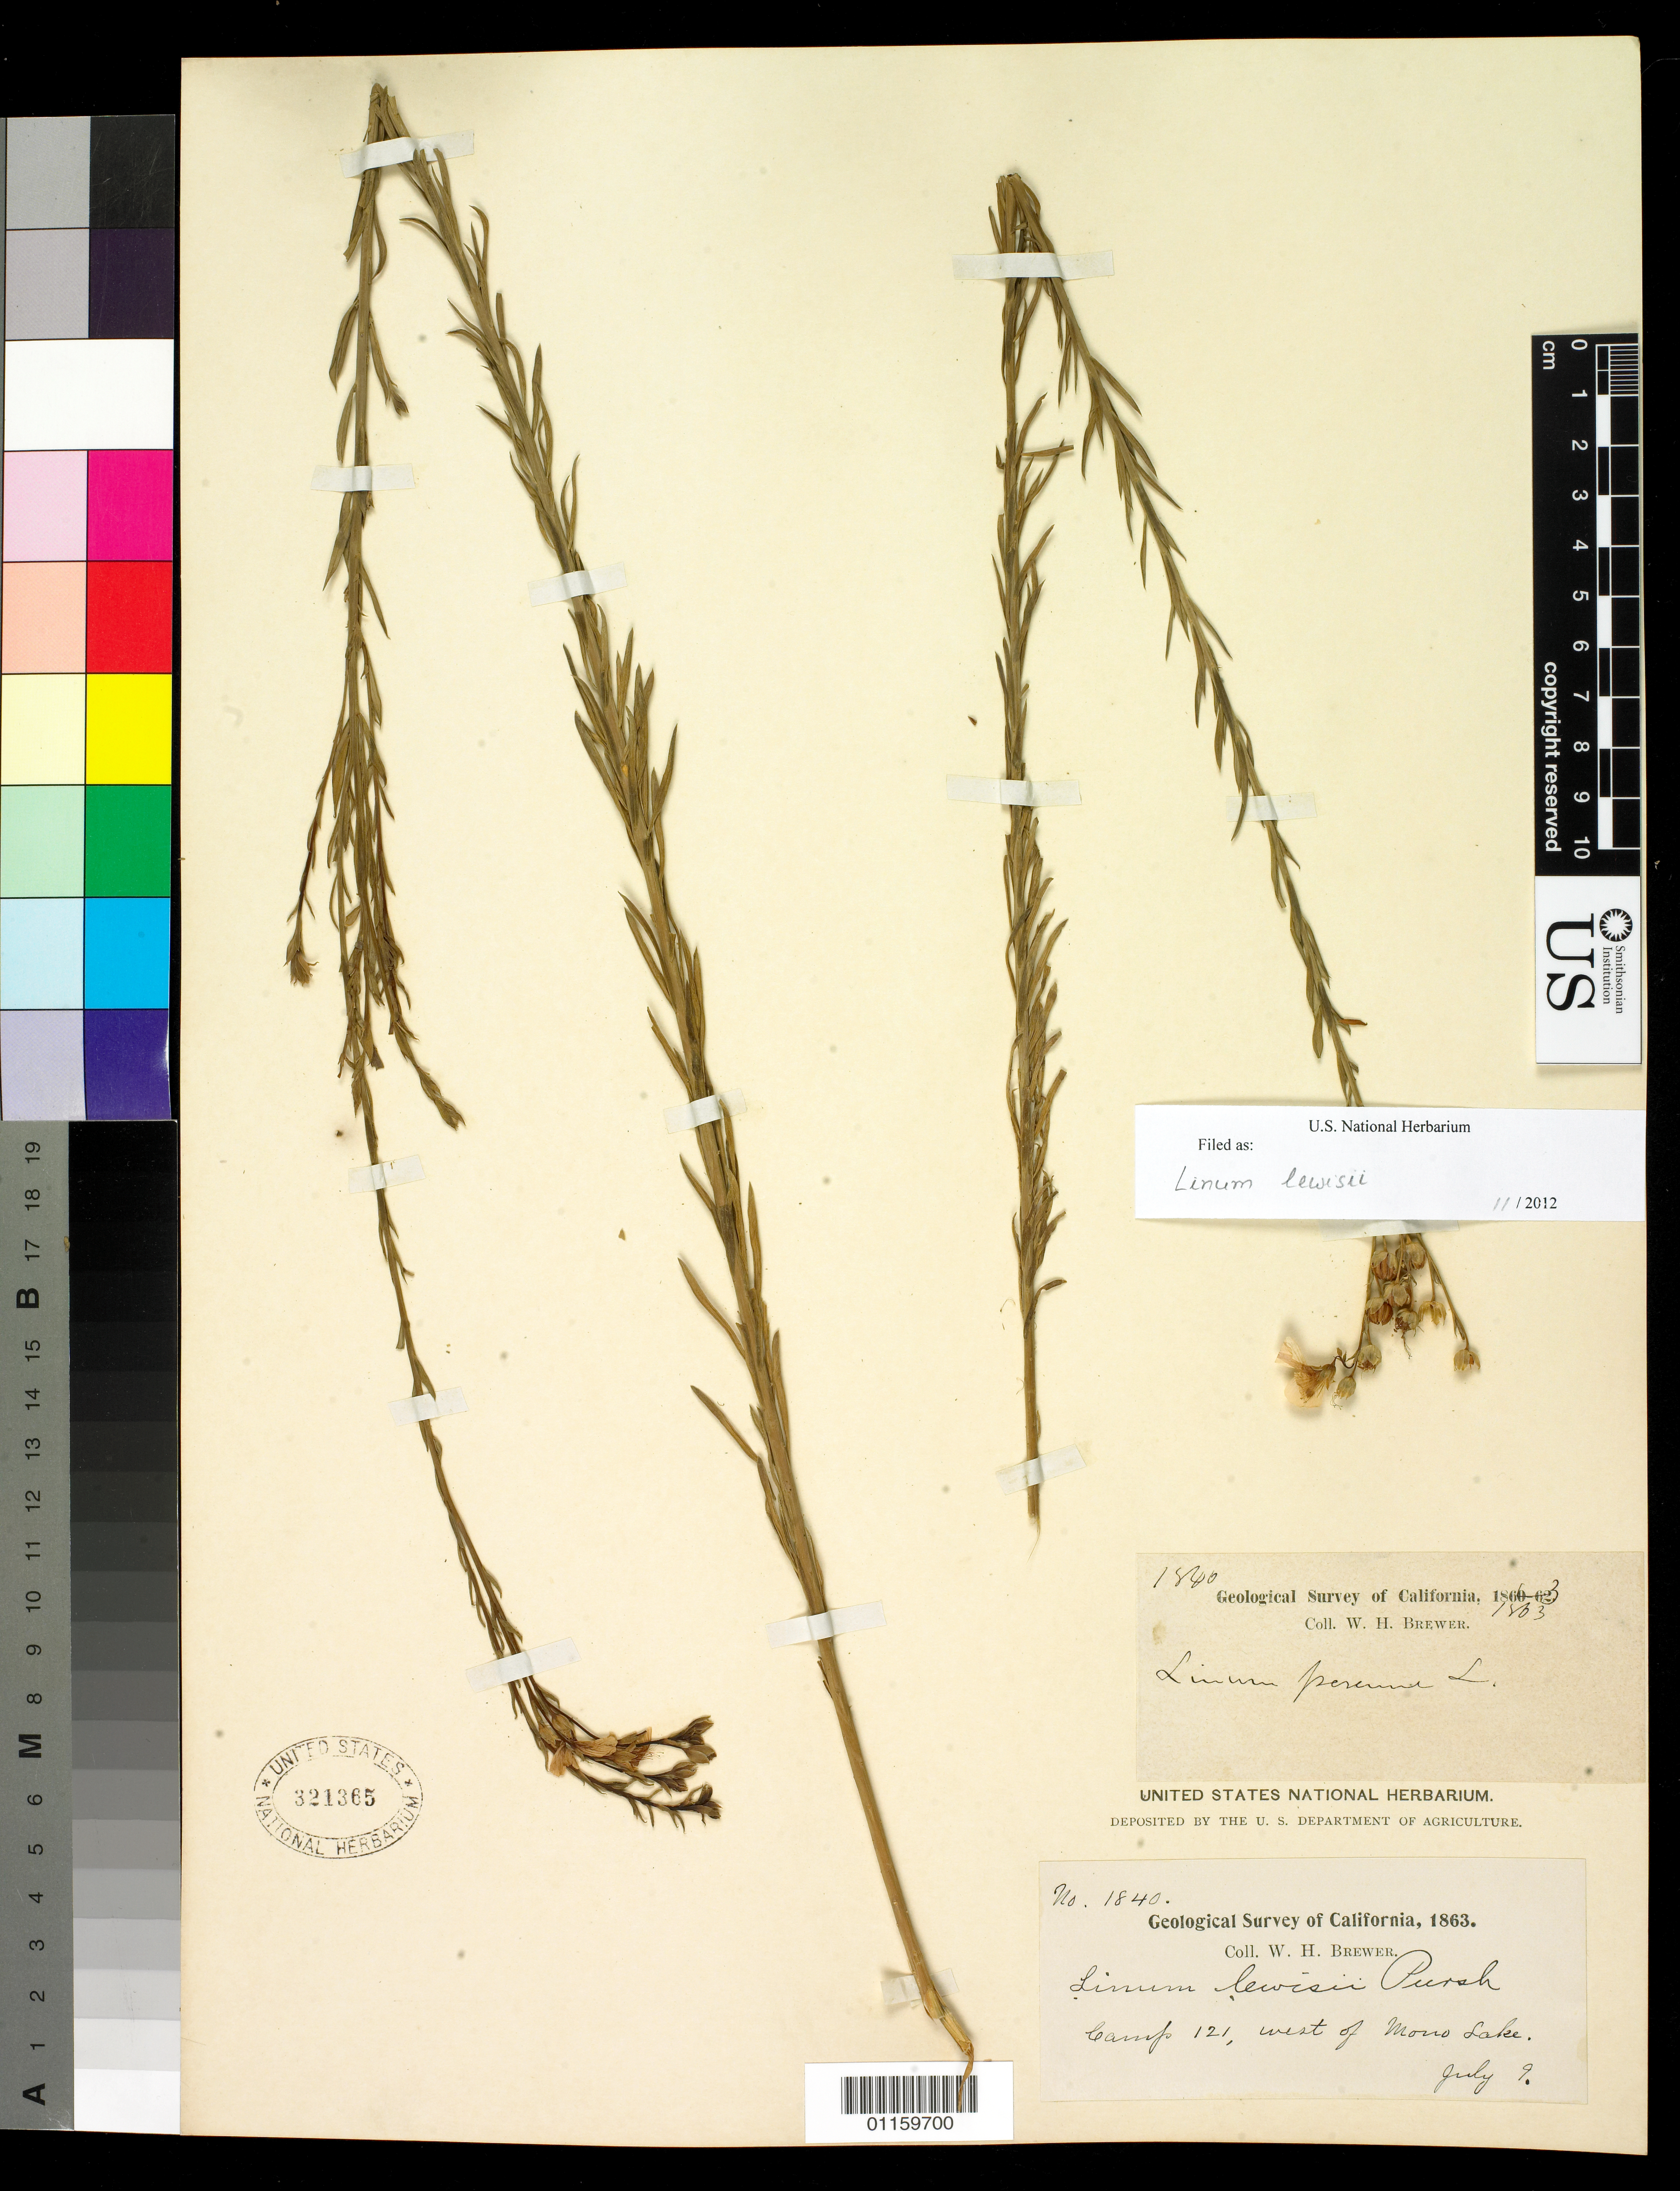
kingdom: Plantae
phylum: Tracheophyta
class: Magnoliopsida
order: Malpighiales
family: Linaceae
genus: Linum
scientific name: Linum lewisii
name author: Pursh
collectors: W. H. Brewer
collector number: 1840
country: United States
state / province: California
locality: Camp 125, west of Mono Lake.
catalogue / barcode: US 321365